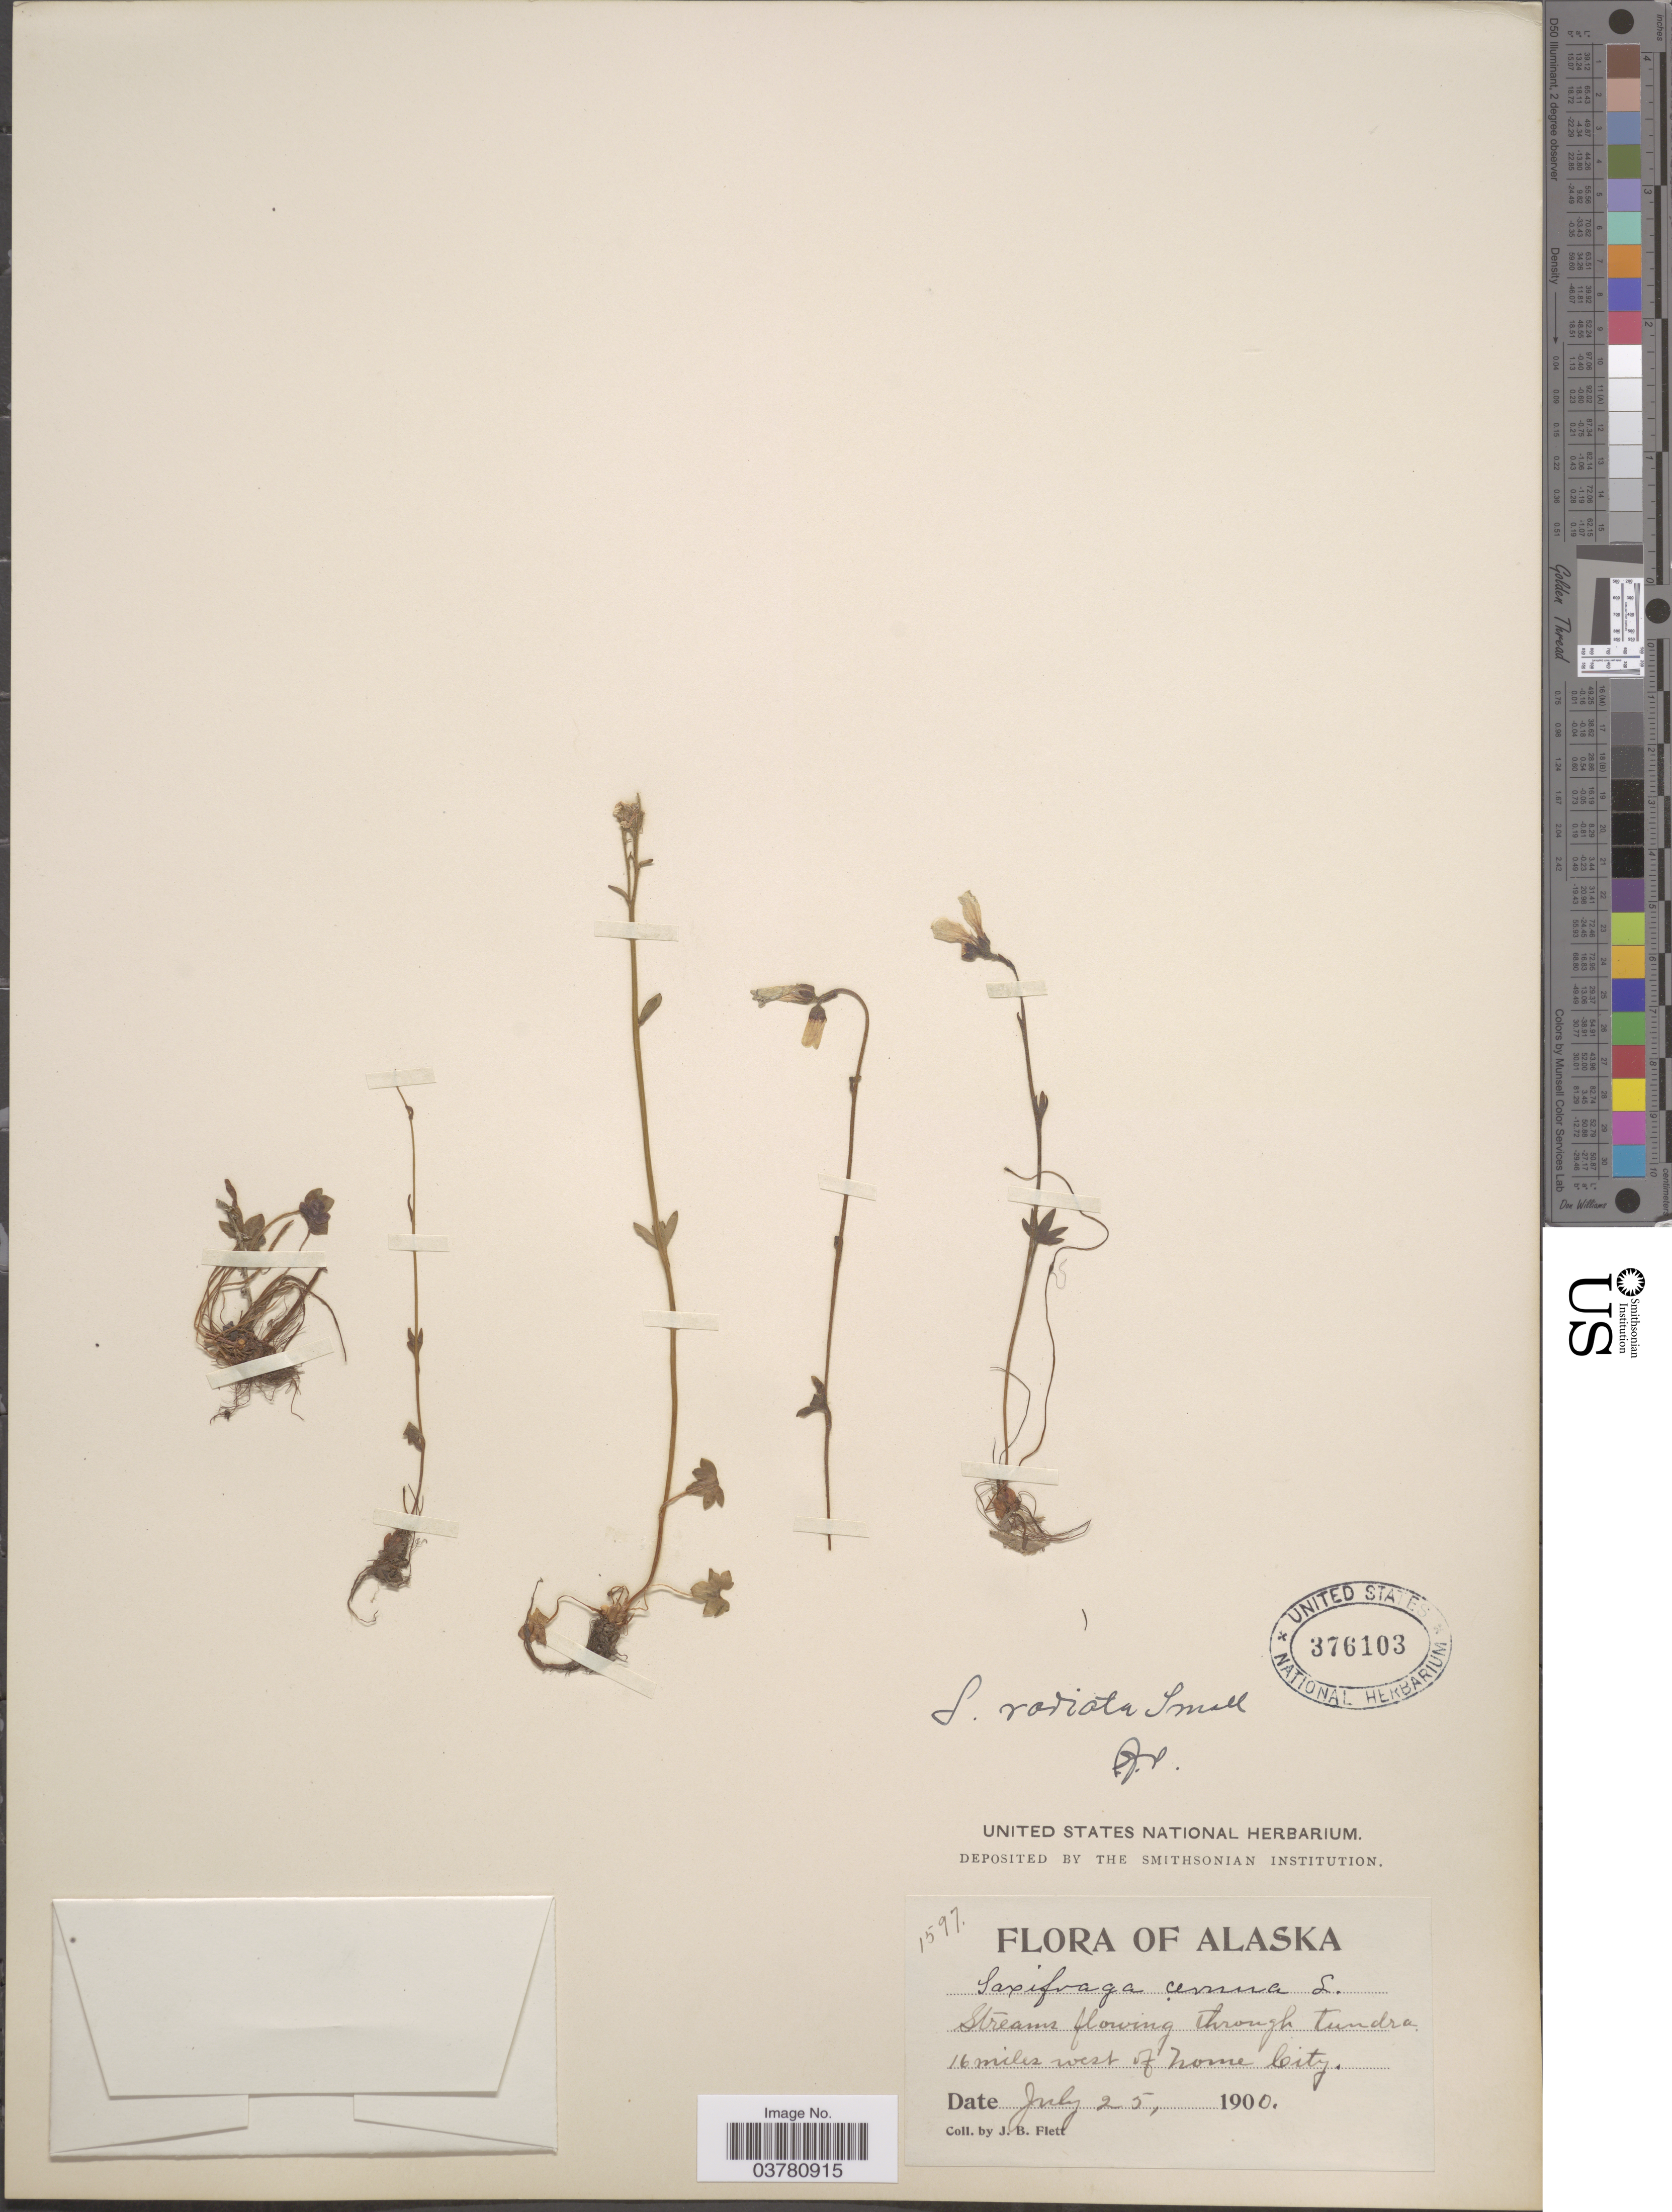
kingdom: Plantae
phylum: Tracheophyta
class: Magnoliopsida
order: Saxifragales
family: Saxifragaceae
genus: Saxifraga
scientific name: Saxifraga sibirica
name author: L.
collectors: J. Flett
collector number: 1597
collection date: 1900-07-25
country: United States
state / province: Alaska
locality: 16 miles west of Nome City.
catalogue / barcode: US 376103